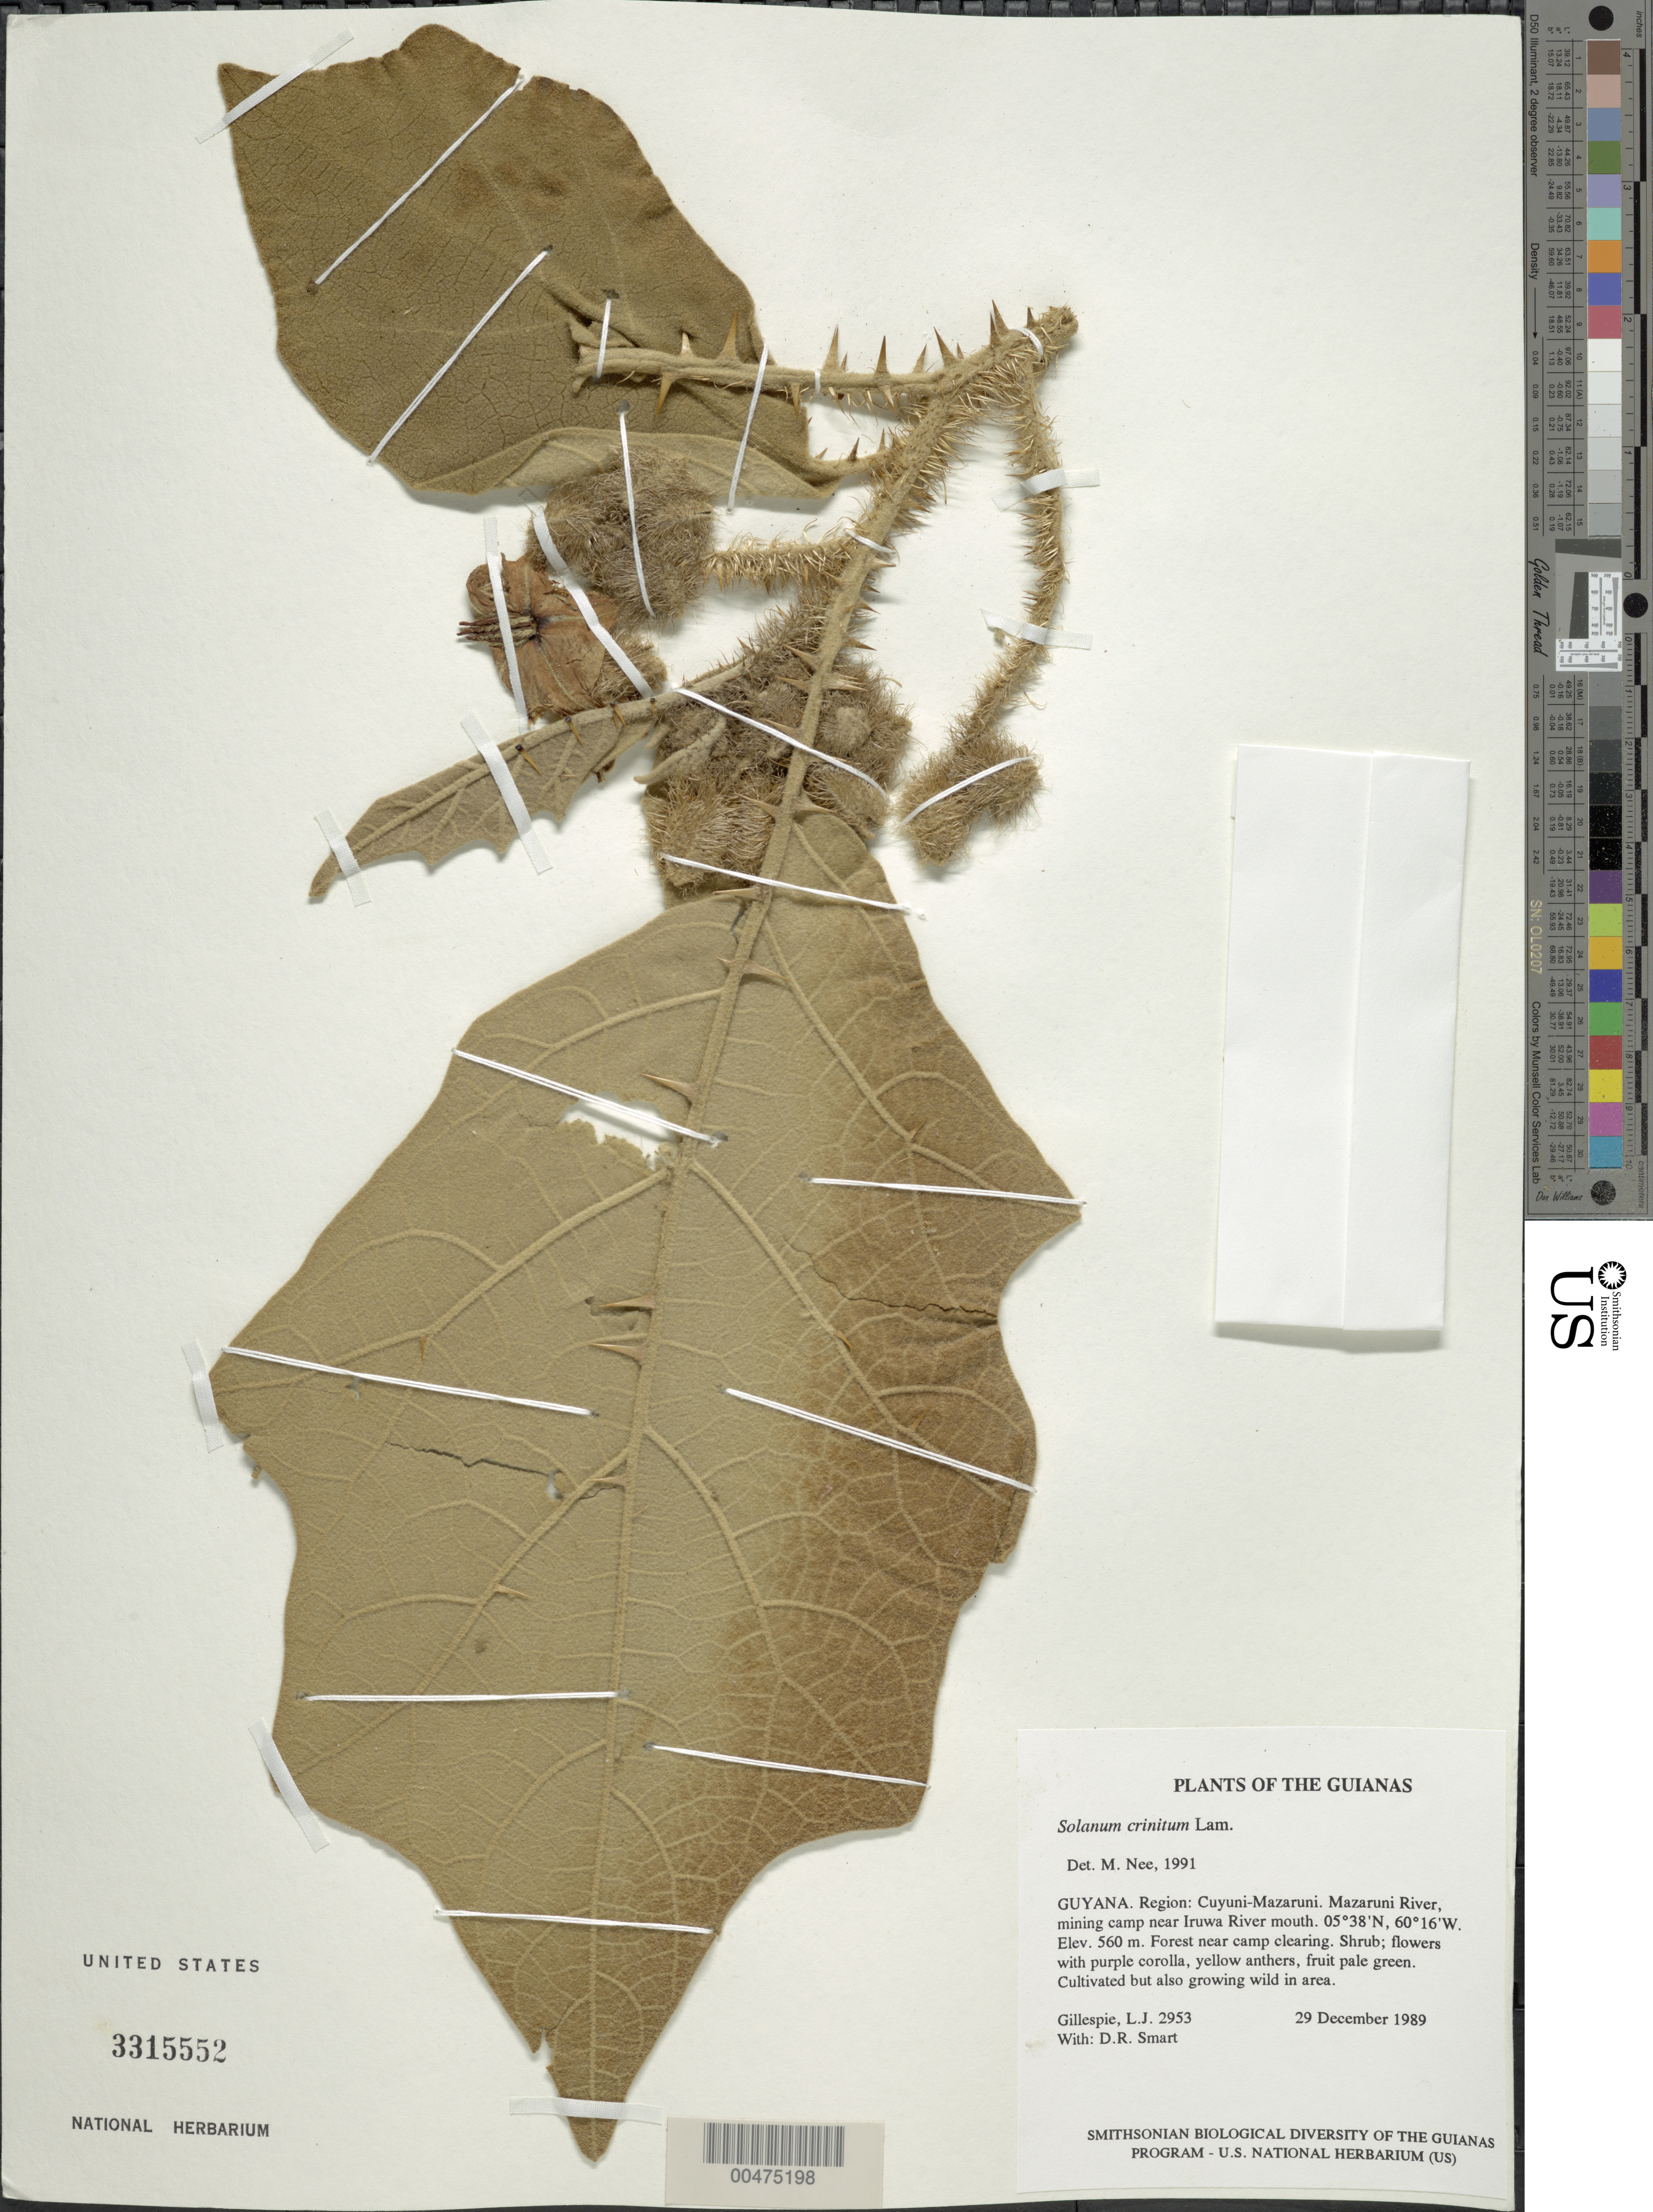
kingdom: Plantae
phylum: Tracheophyta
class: Magnoliopsida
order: Solanales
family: Solanaceae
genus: Solanum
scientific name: Solanum crinitum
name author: Lam.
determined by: Nee, Michael H.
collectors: L. J. Gillespie & D. R. Smart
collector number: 2953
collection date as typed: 12 Dec 1989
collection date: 1989-12-12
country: Guyana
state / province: Cuyuni-Mazaruni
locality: Mazaruni River, mining camp near Iruwa River mouth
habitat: Forest near camp clearing. Cultivated but also growing wild in area.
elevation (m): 560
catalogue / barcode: US 3315552